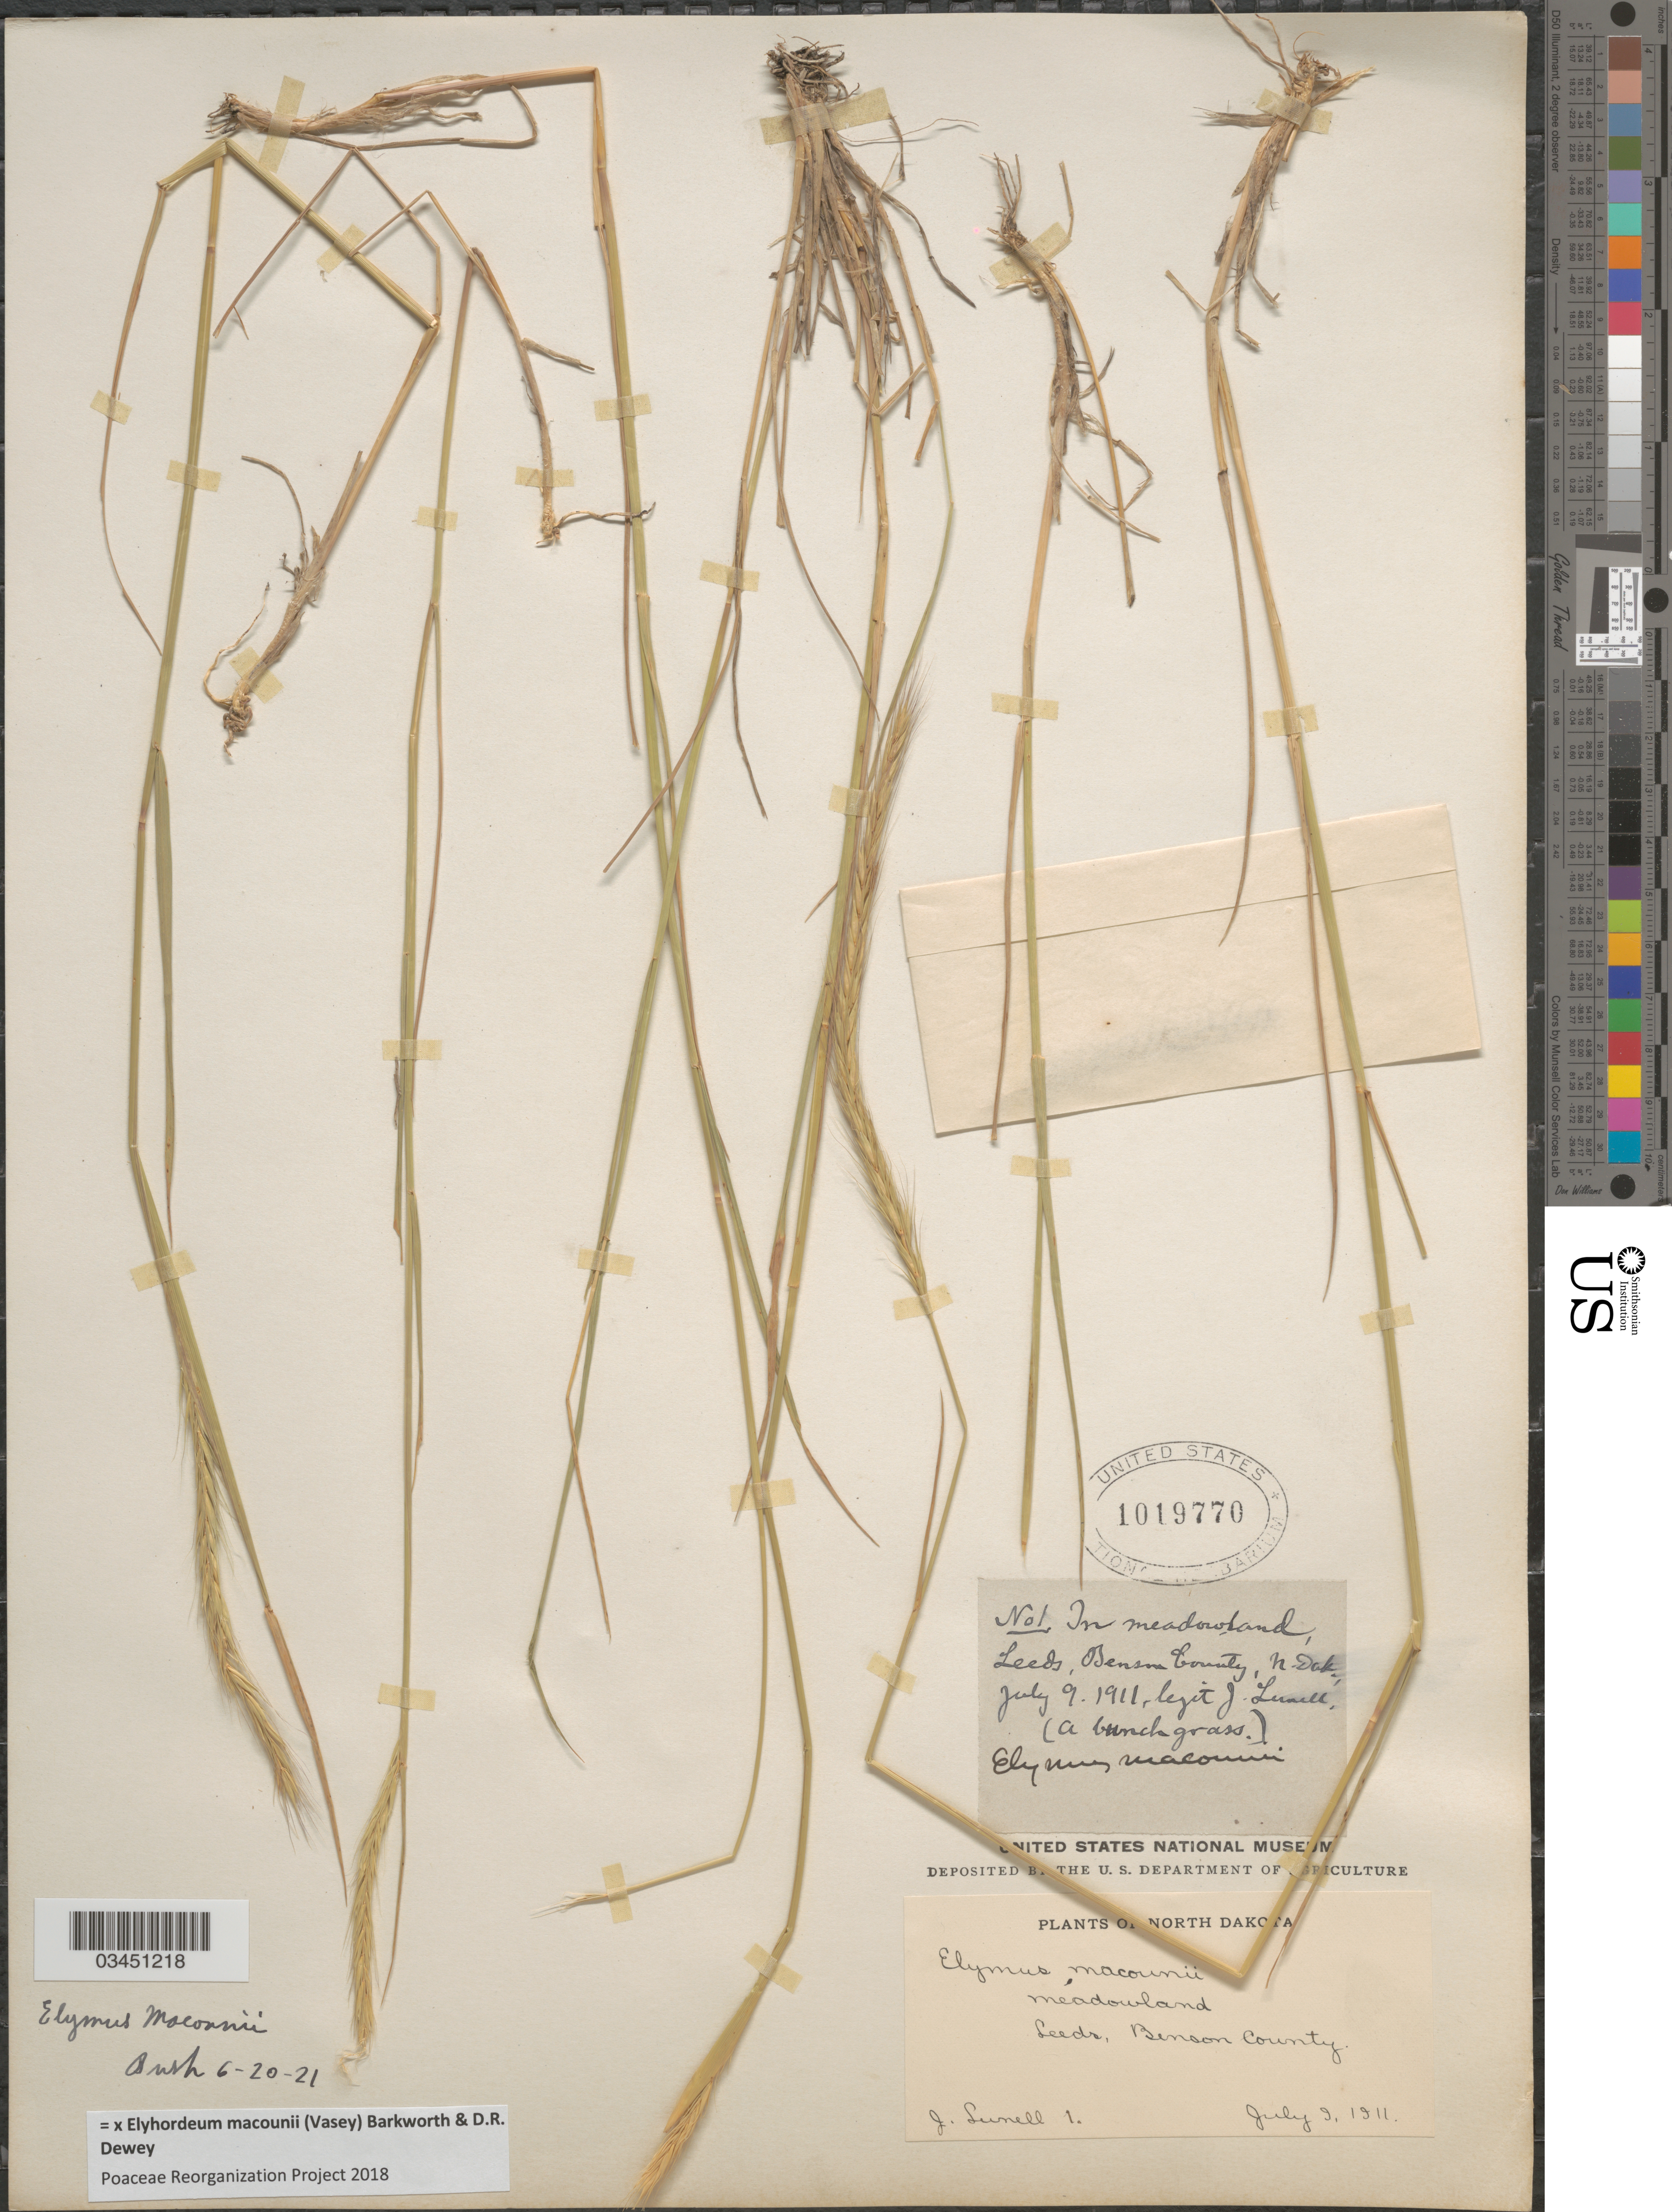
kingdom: Plantae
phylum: Tracheophyta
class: Liliopsida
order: Poales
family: Poaceae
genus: Elyhordeum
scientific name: x Elyhordeum macounii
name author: (Vasey) Barkworth & Dewey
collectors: J. Lunell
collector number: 1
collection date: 1911-07-09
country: United States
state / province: North Dakota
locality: Leeds, Benson County.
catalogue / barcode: US 1019770